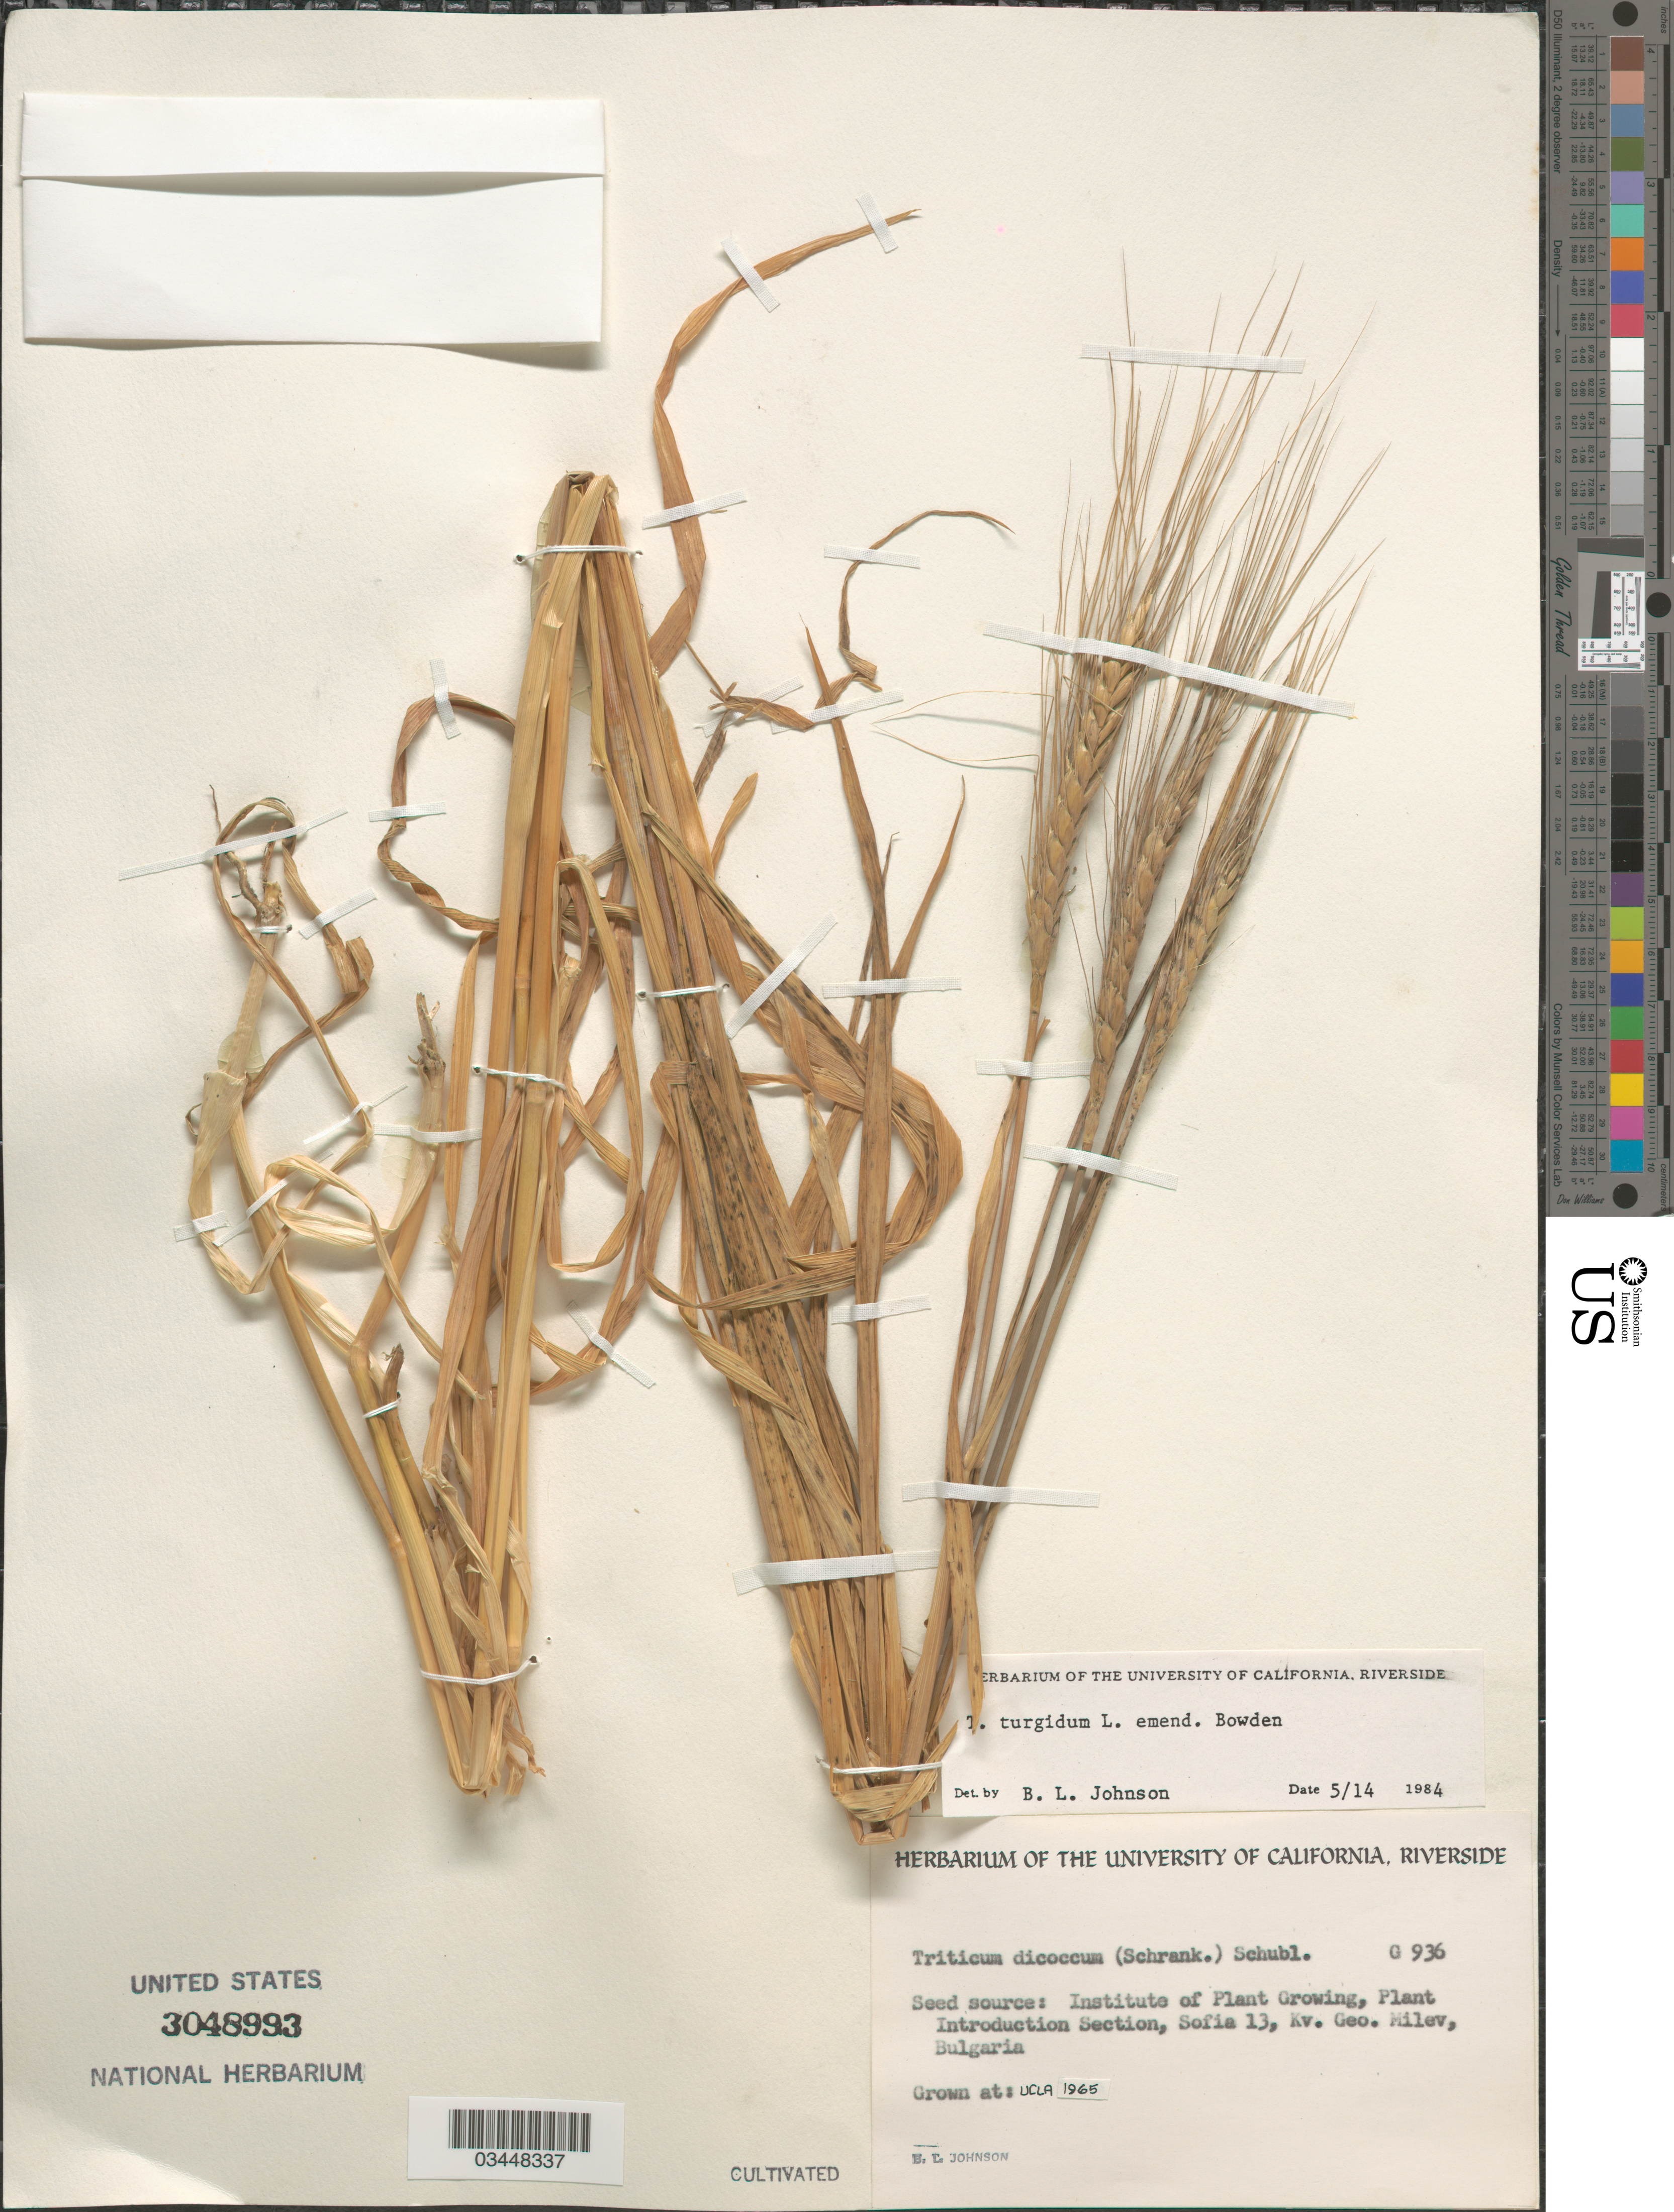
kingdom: Plantae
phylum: Tracheophyta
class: Liliopsida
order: Poales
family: Poaceae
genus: Triticum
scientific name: Triticum turgidum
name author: L.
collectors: B. Johnson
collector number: G936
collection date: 1965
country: United States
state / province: California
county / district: Los Angeles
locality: UCLA.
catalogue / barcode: US 3048993